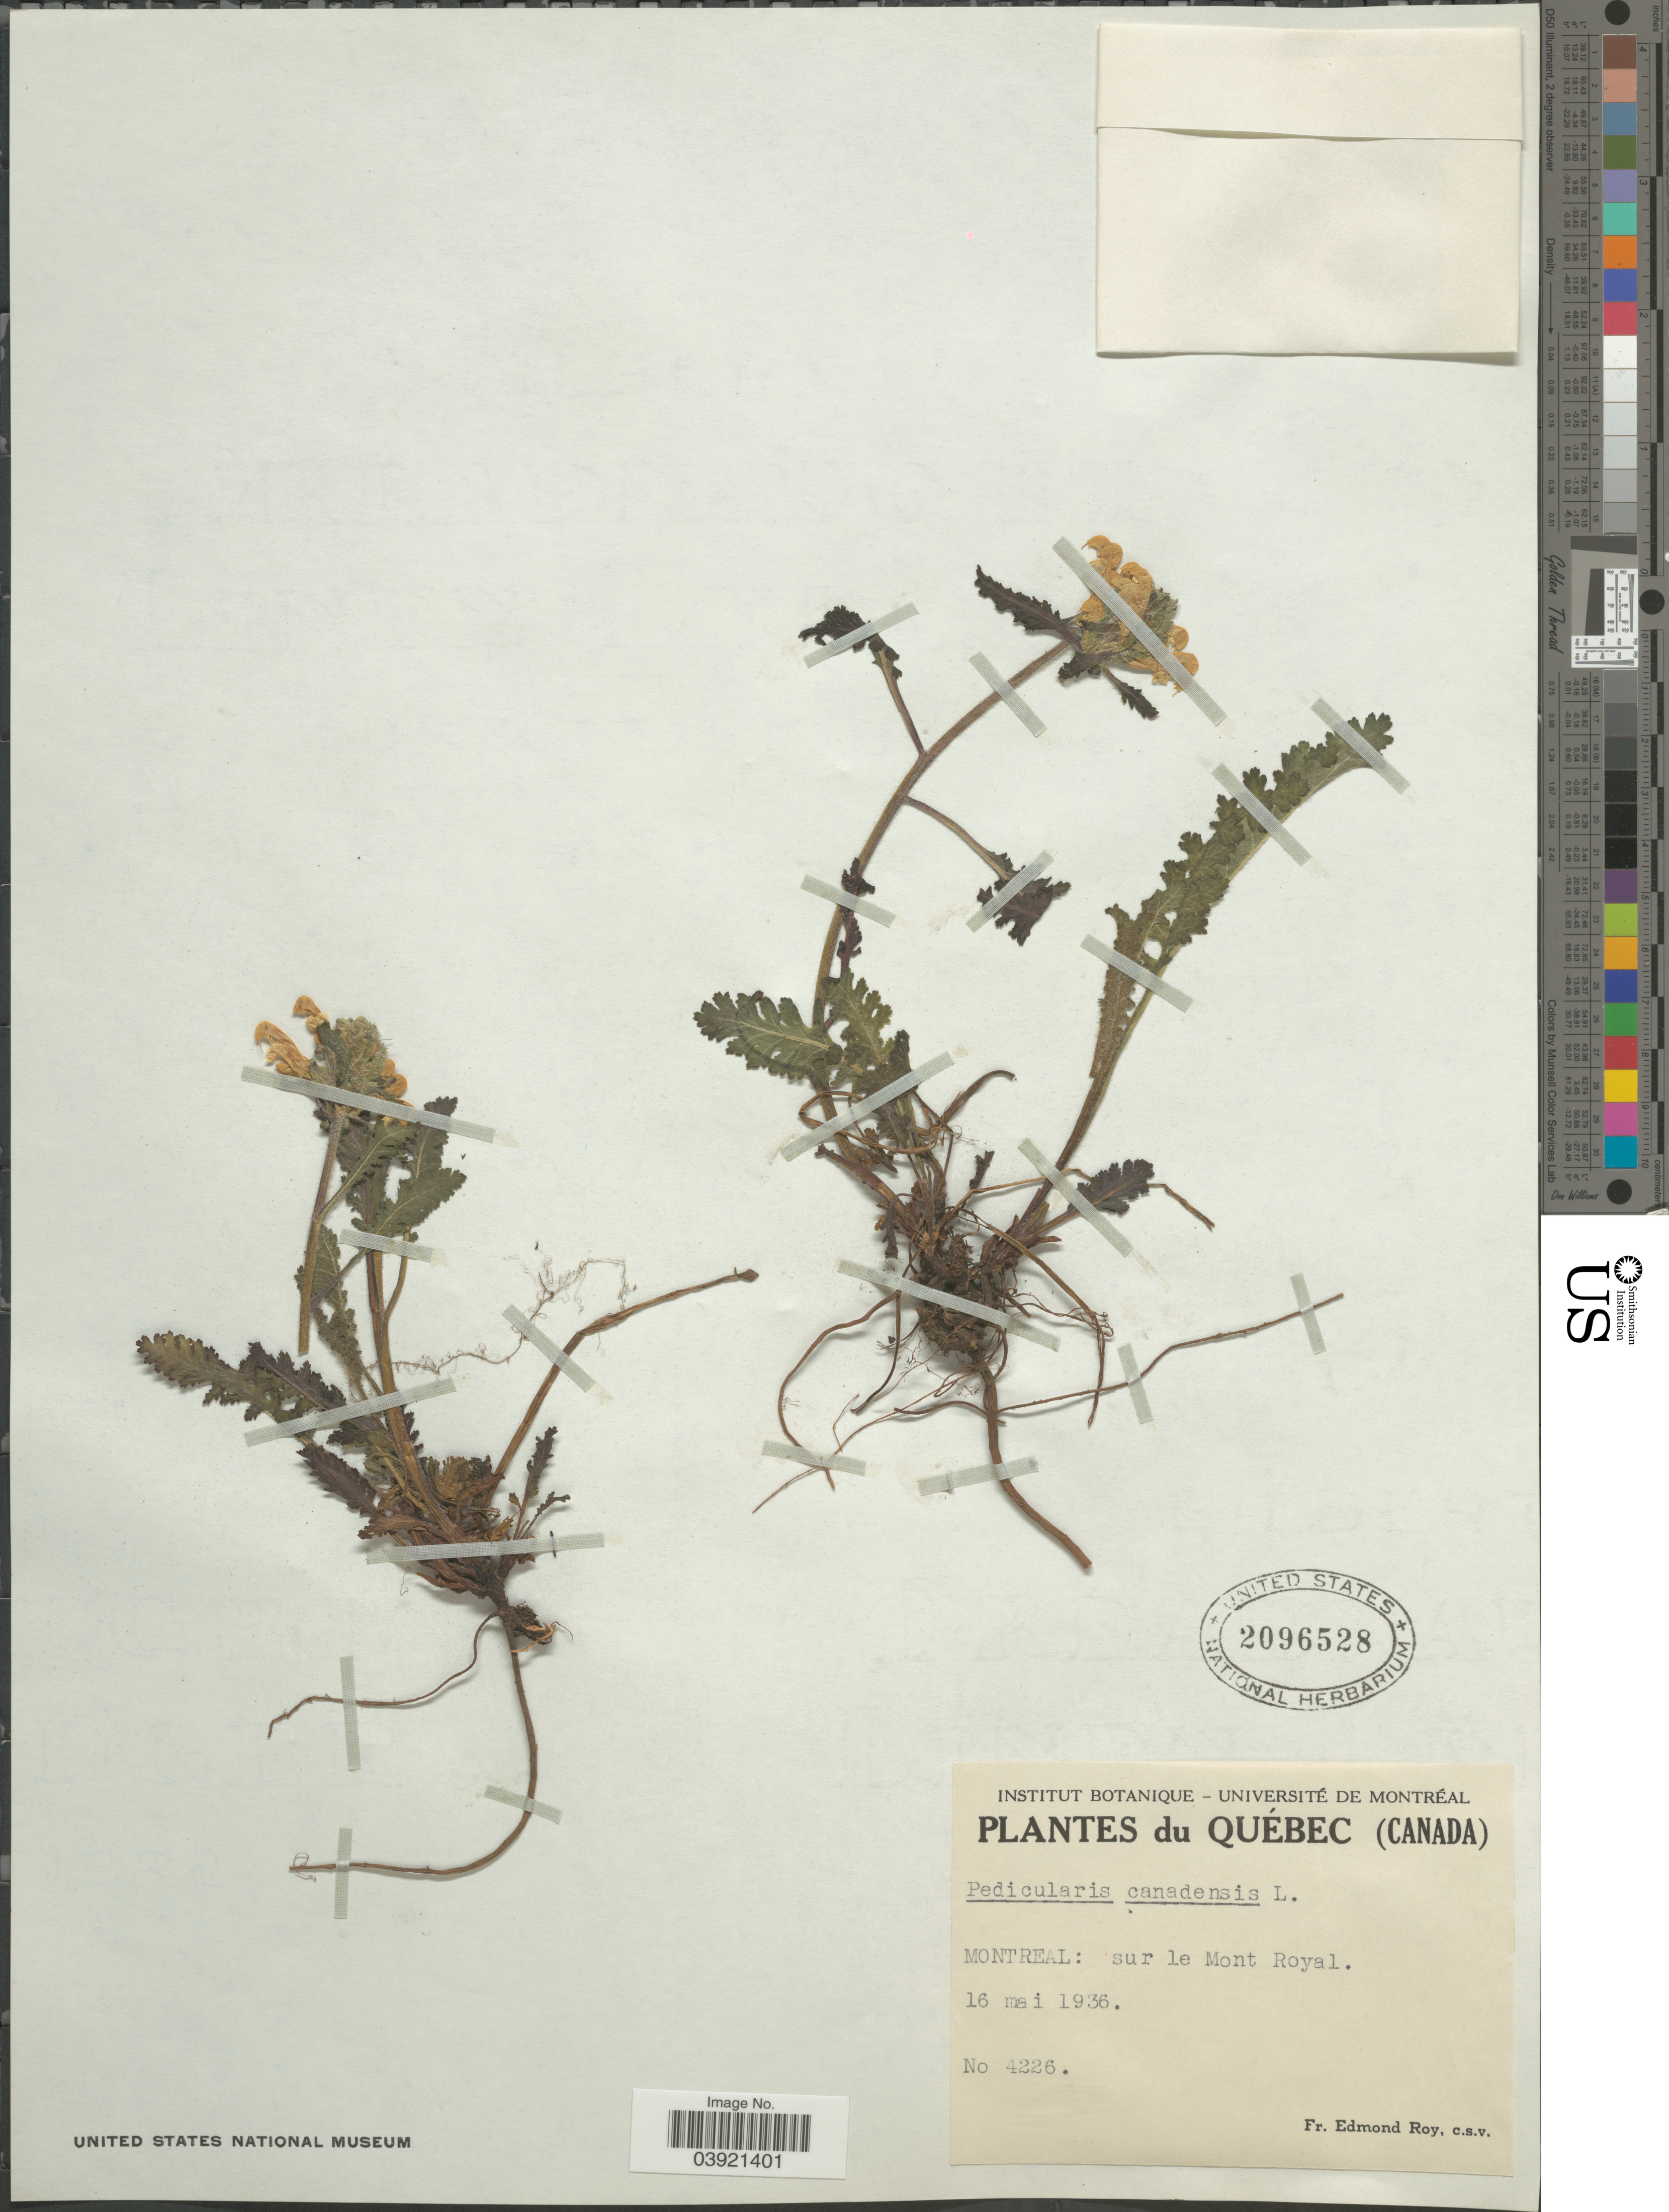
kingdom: Plantae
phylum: Tracheophyta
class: Magnoliopsida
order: Lamiales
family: Orobanchaceae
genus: Pedicularis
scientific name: Pedicularis canadensis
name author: L.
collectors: E. Roy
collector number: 4226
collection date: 1936-05-16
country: Canada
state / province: Quebec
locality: Montreal: sur le Mont Royal.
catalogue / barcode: US 2096528